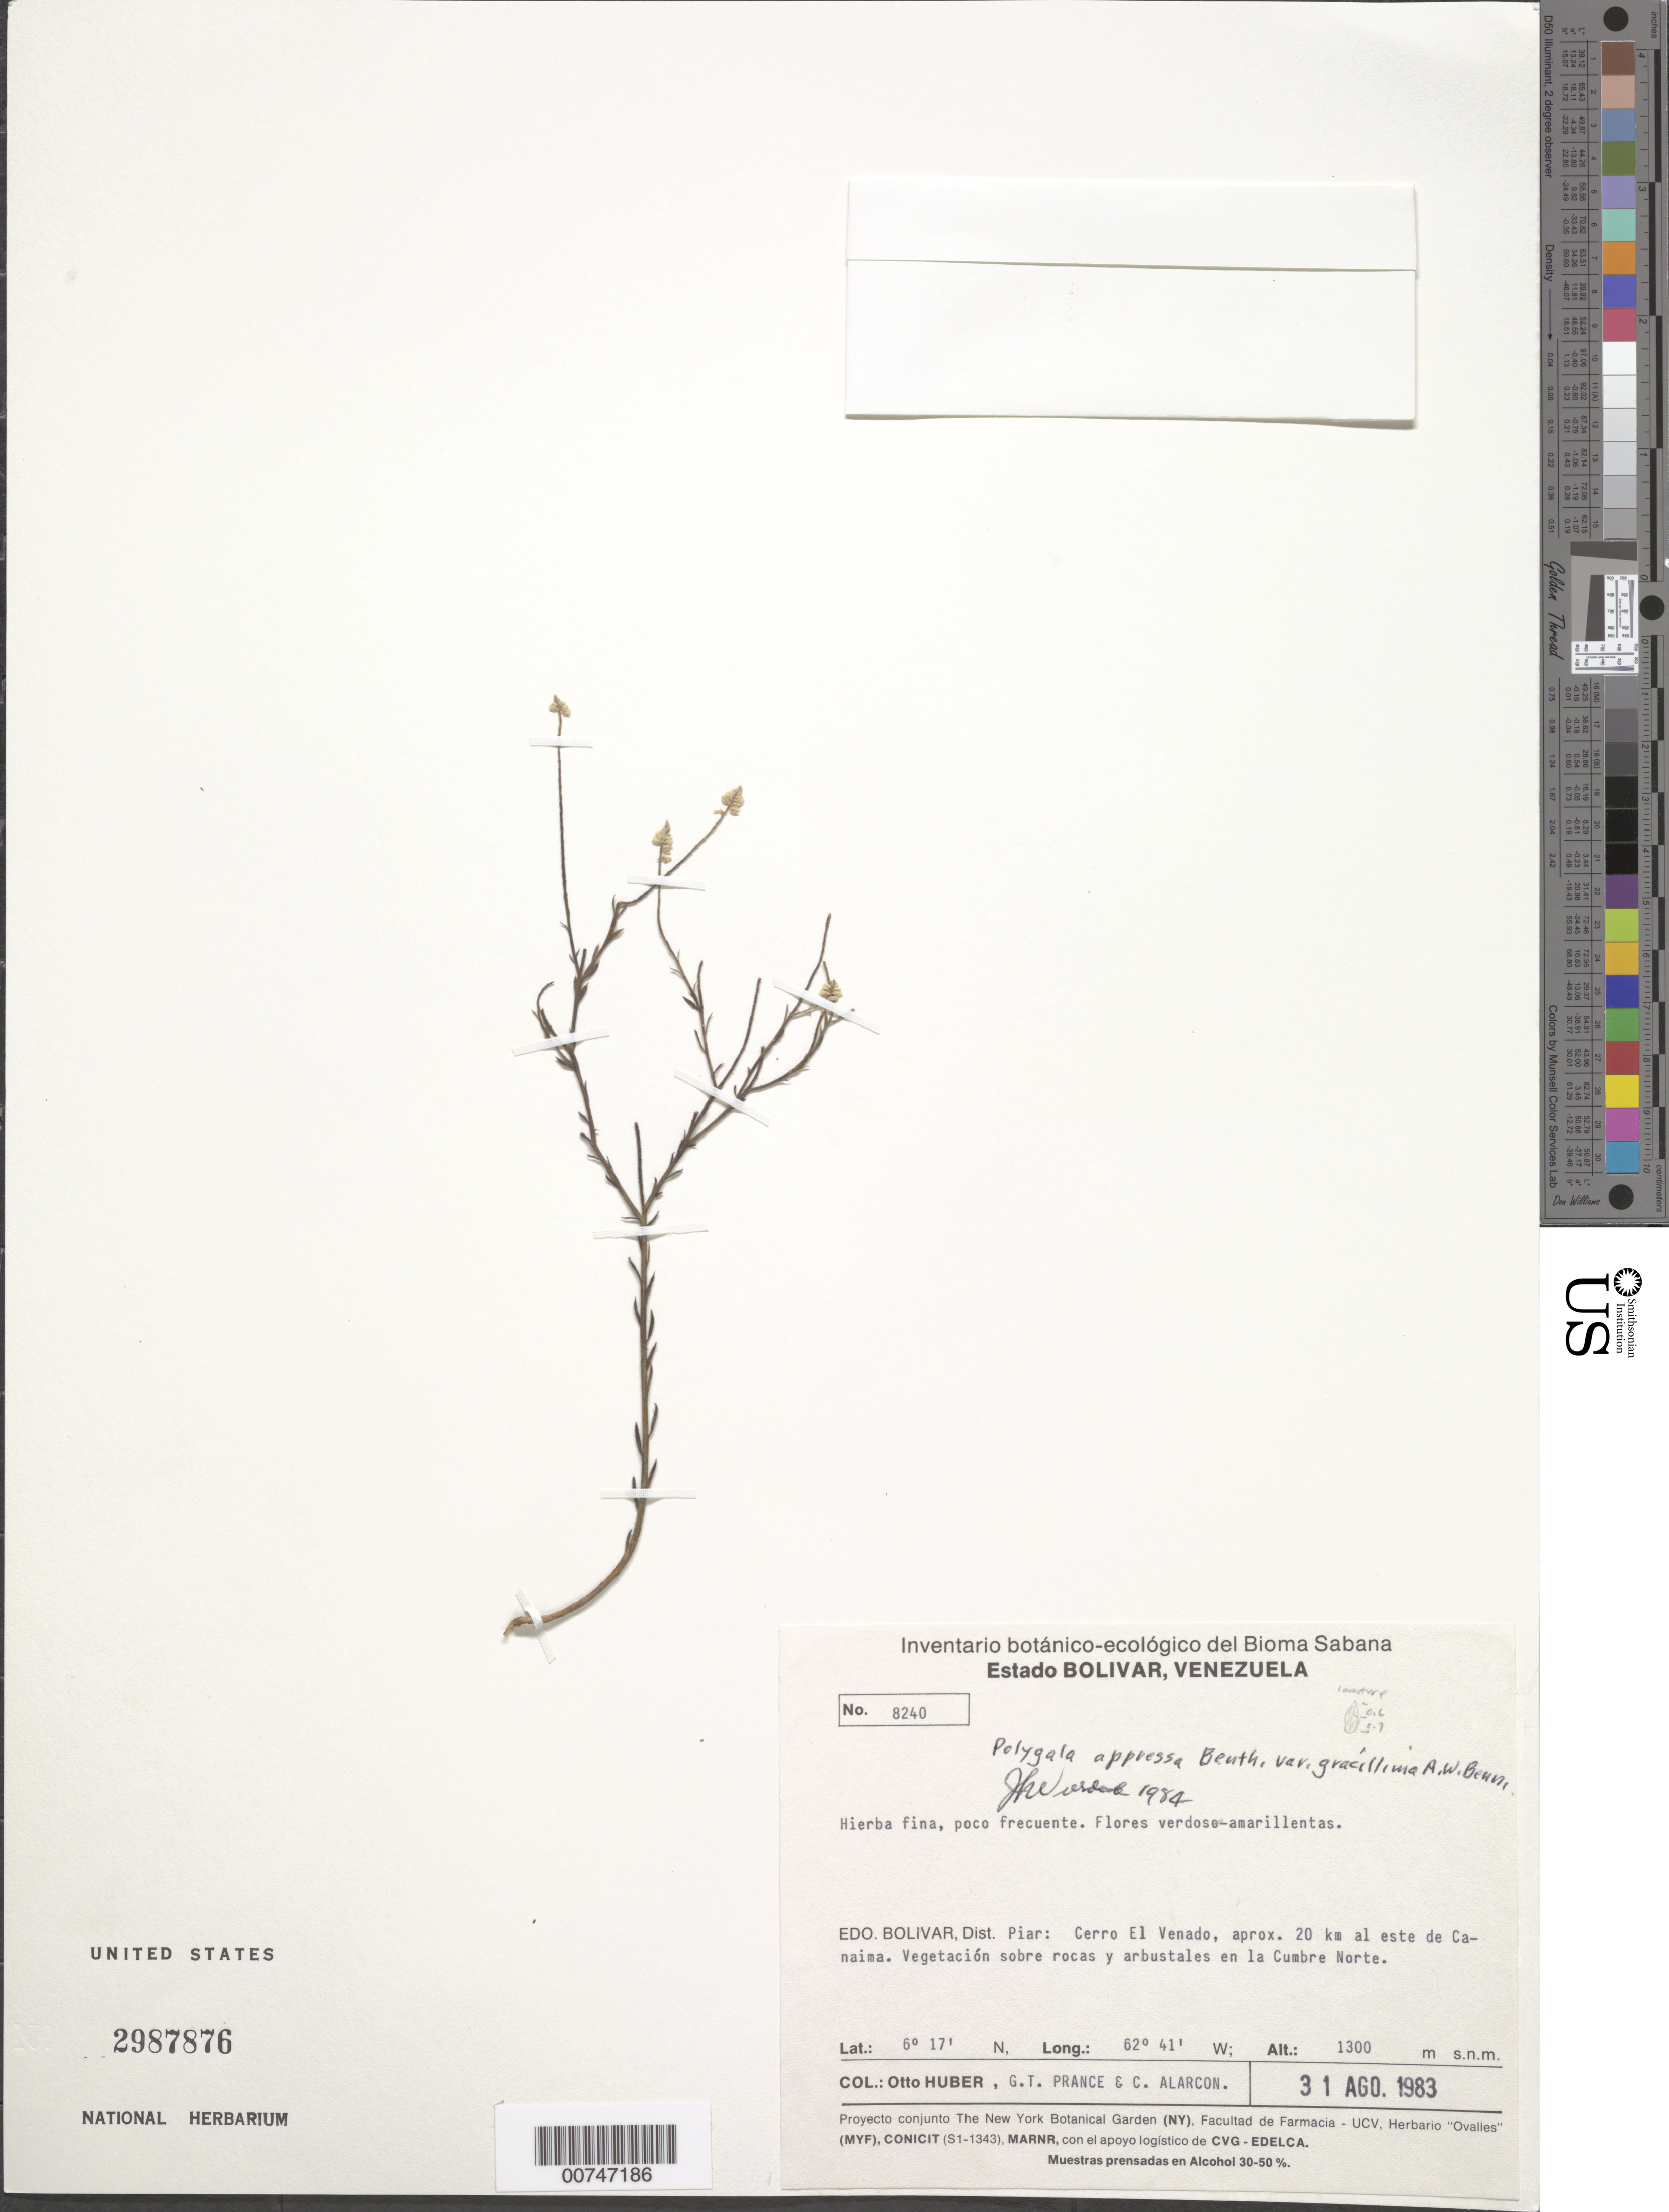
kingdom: Plantae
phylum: Tracheophyta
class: Magnoliopsida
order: Fabales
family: Polygalaceae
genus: Polygala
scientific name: Polygala appressa var. gracillima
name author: (S. Watson) A.W. Benn.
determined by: Wurdack, John J., (US), US (UNITED STATES)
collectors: O. Huber, G. T. Prance & C. Alarcon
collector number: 8240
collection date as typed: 31-Aug-83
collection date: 1983-08-31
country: Venezuela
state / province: Bolívar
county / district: Piar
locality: Cerro El Venado, aprox. 20 km al E de Canaima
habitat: Vegetación sobre rocas y arbustales en la Cumber Norte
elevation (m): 1300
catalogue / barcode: US 2987876